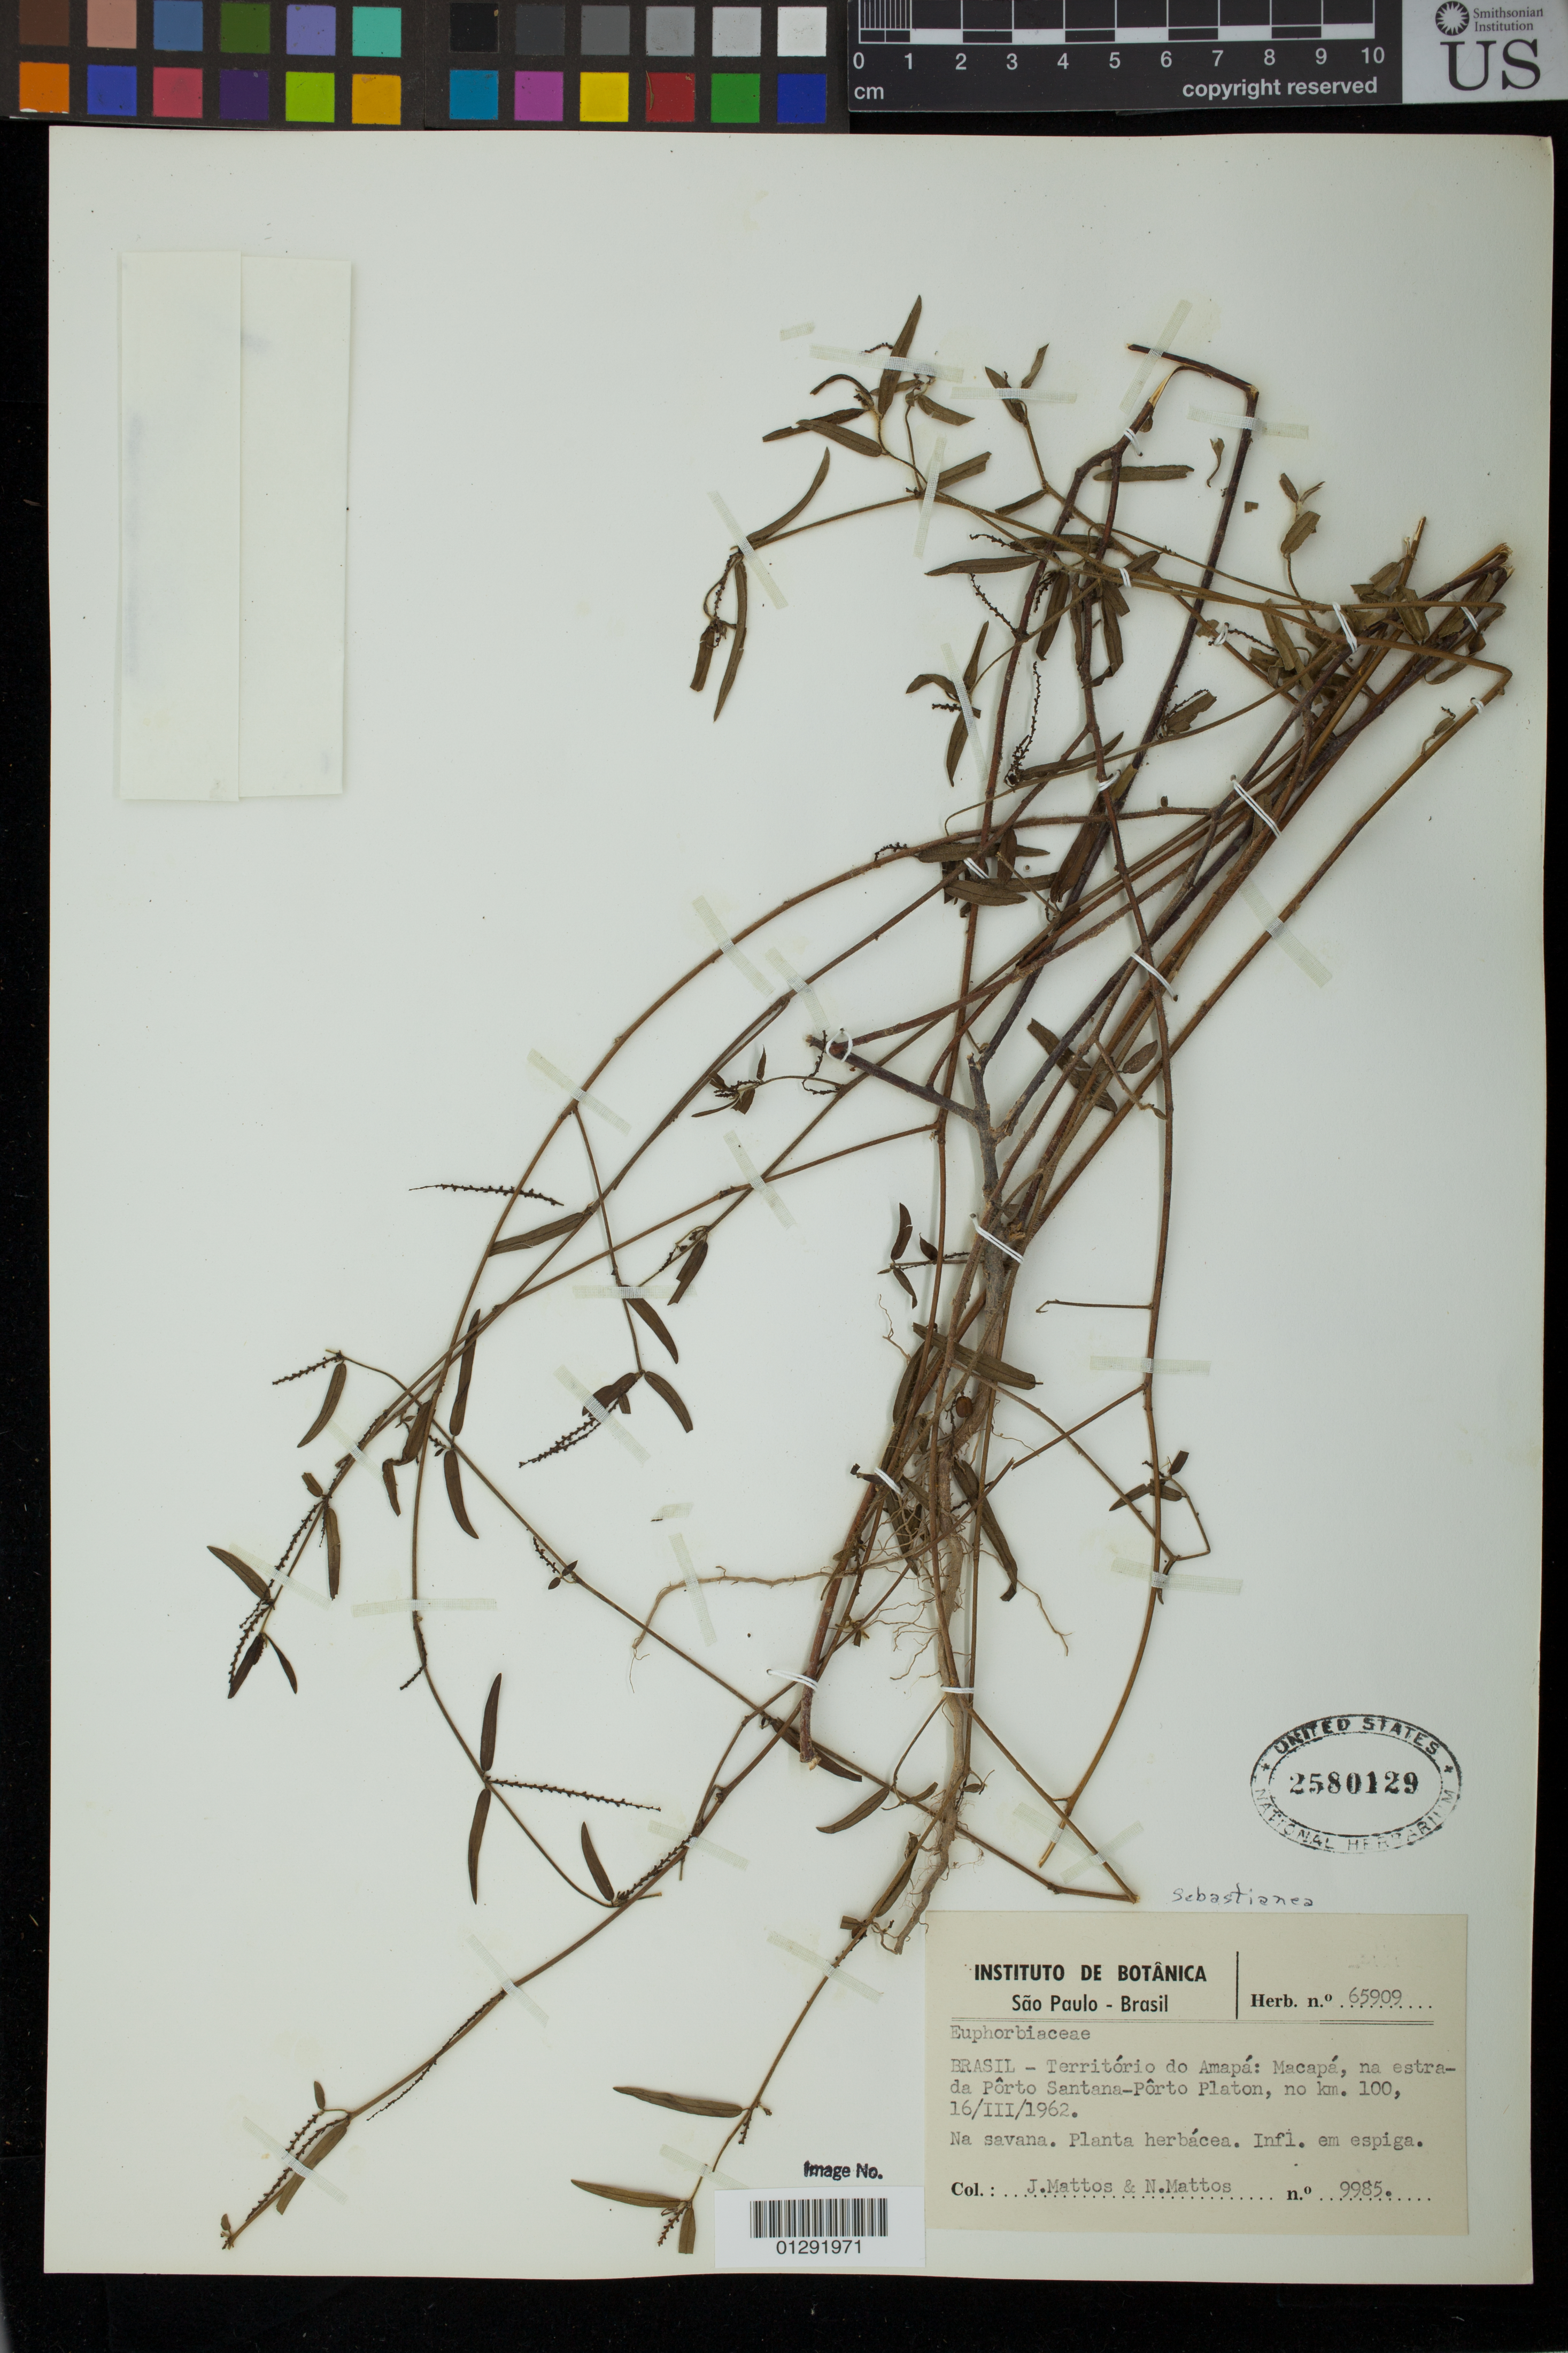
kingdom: Plantae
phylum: Tracheophyta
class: Magnoliopsida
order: Malpighiales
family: Euphorbiaceae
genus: Sebastiania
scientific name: Sebastiania sp.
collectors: J. R. de Mattos & N. F. Mattos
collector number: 9985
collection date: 1962-03-16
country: Brazil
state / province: Sao Paulo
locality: territorio do Amapa: Macapa, na estrada Porto Santana-Porto Platon, no km. 100.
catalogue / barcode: US 2580129